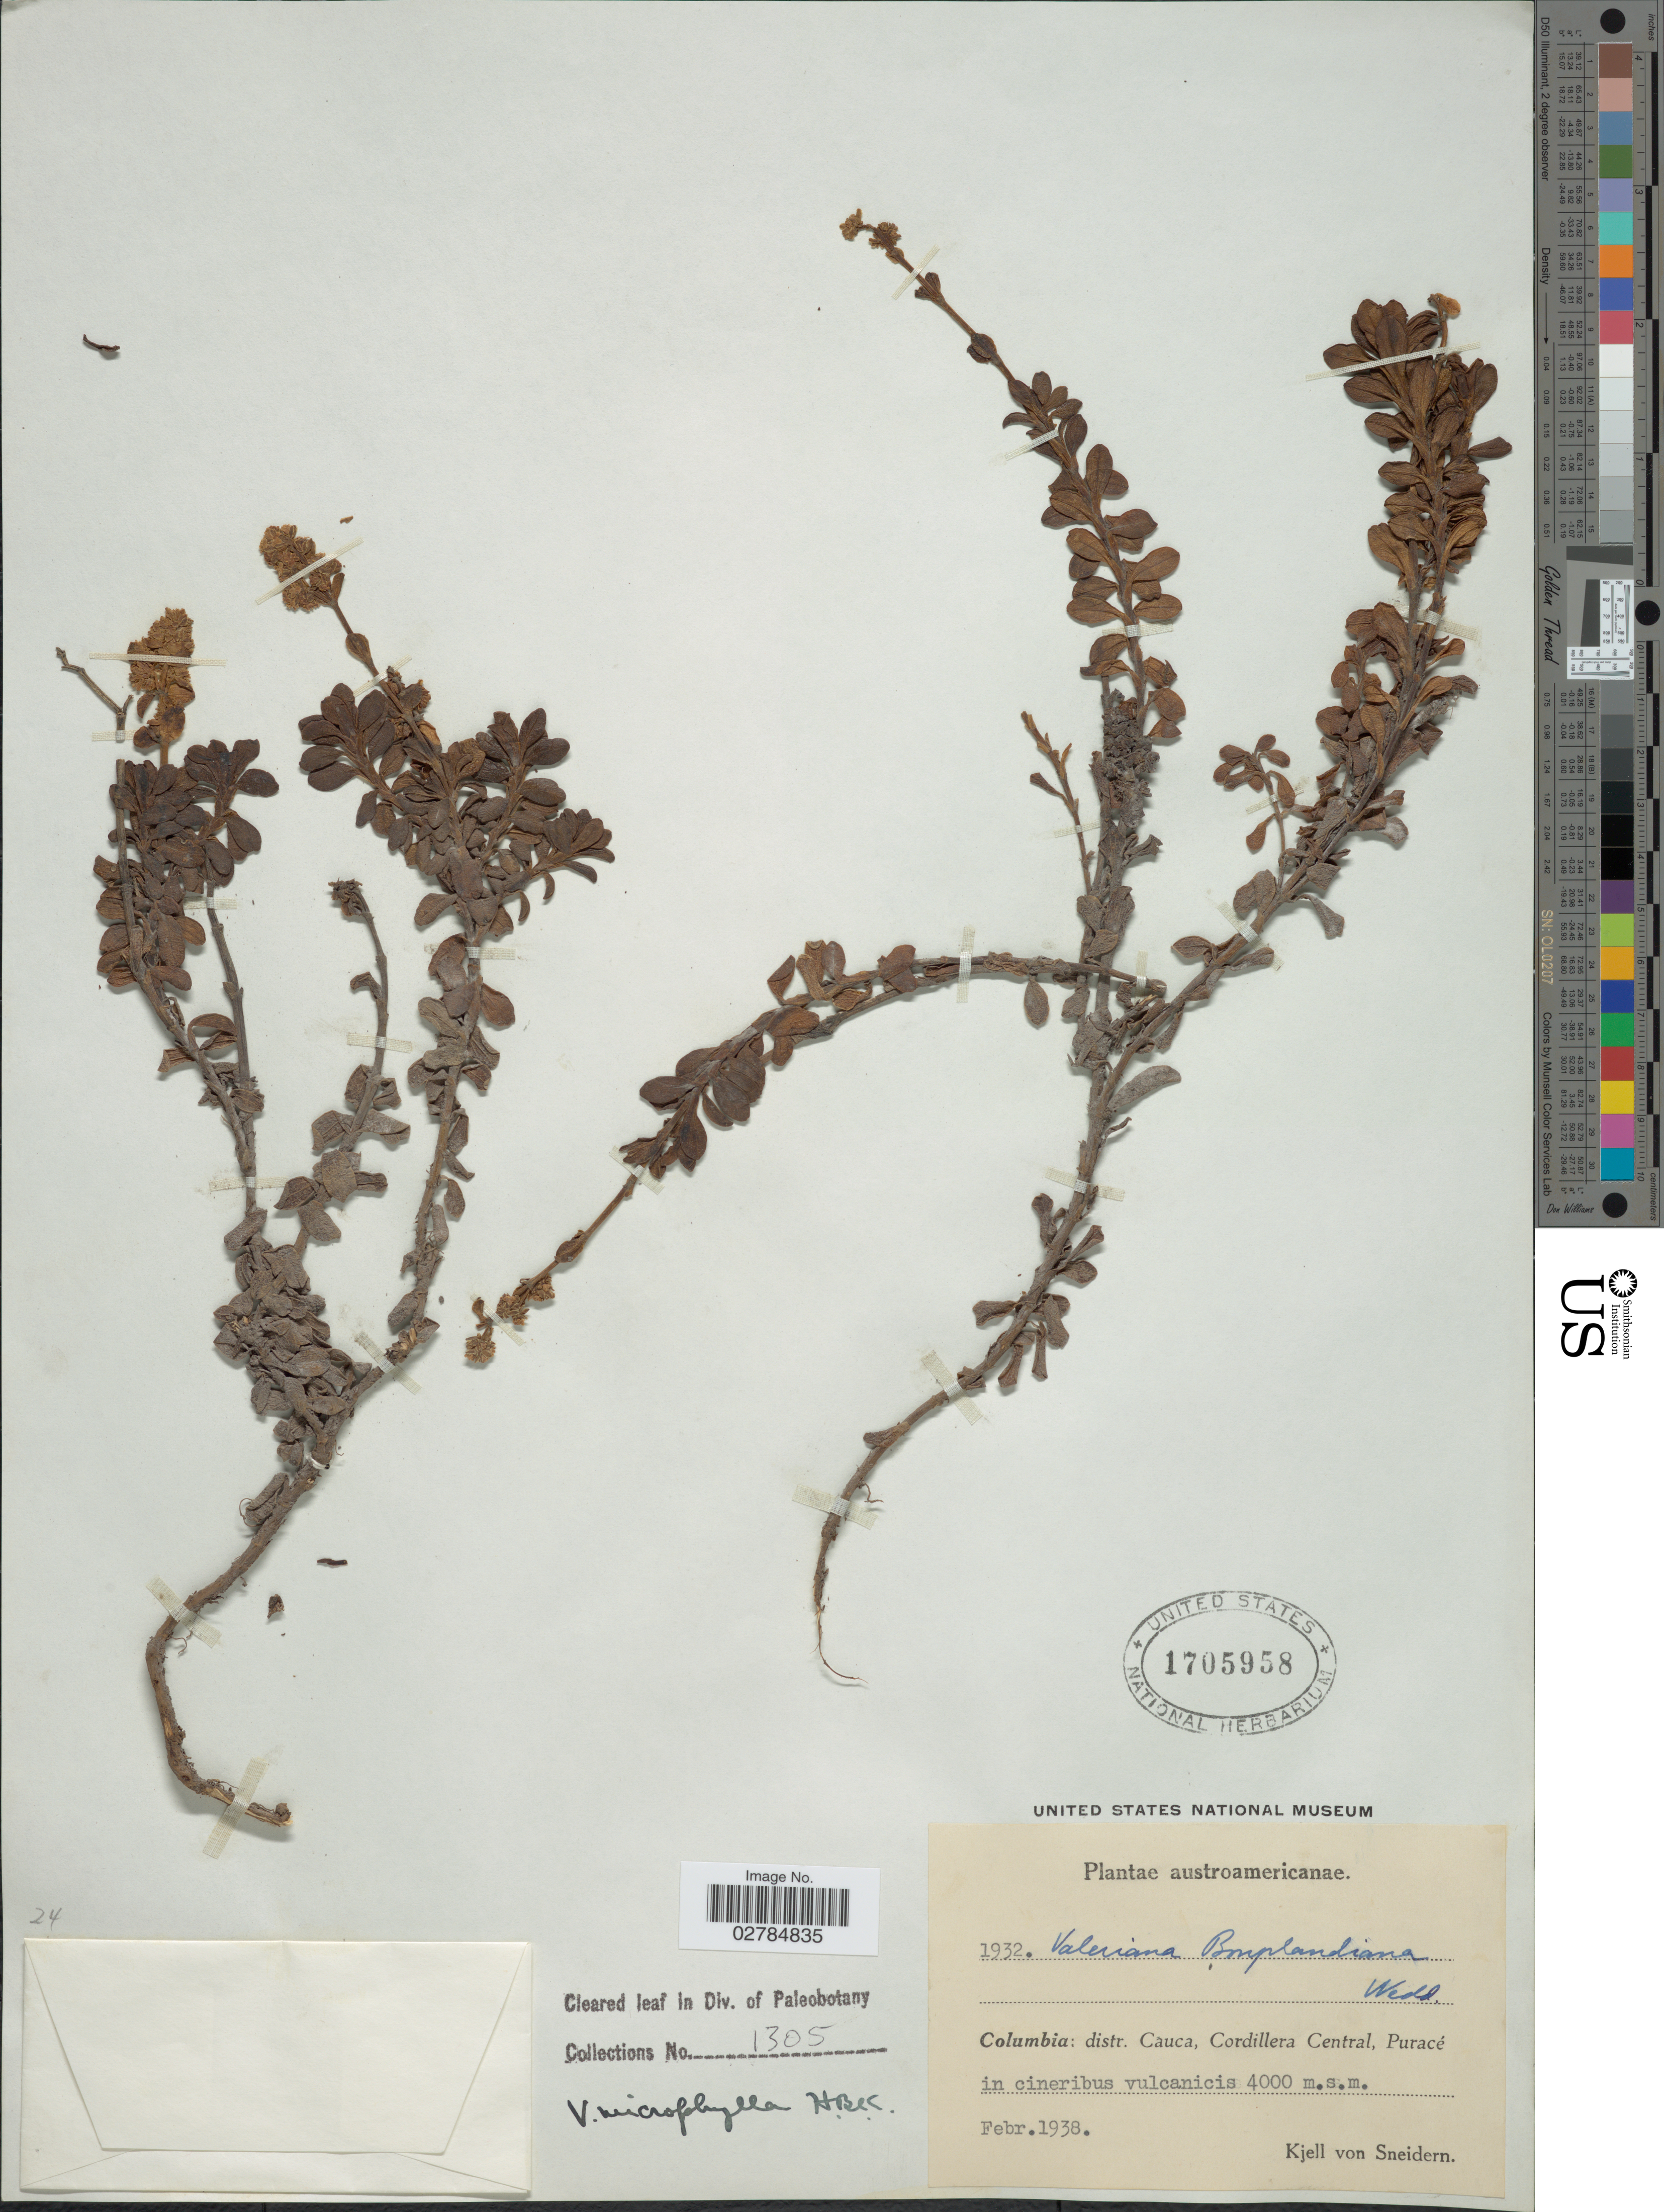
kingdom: Plantae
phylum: Tracheophyta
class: Magnoliopsida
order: Dipsacales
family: Caprifoliaceae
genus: Valeriana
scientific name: Valeriana microphylla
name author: Kunth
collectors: K. von Sneidern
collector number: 1932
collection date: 1938-02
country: Colombia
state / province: Cauca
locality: Distr. Cauca, Cordillera Central, Puracé.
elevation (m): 4000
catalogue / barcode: US 1705958